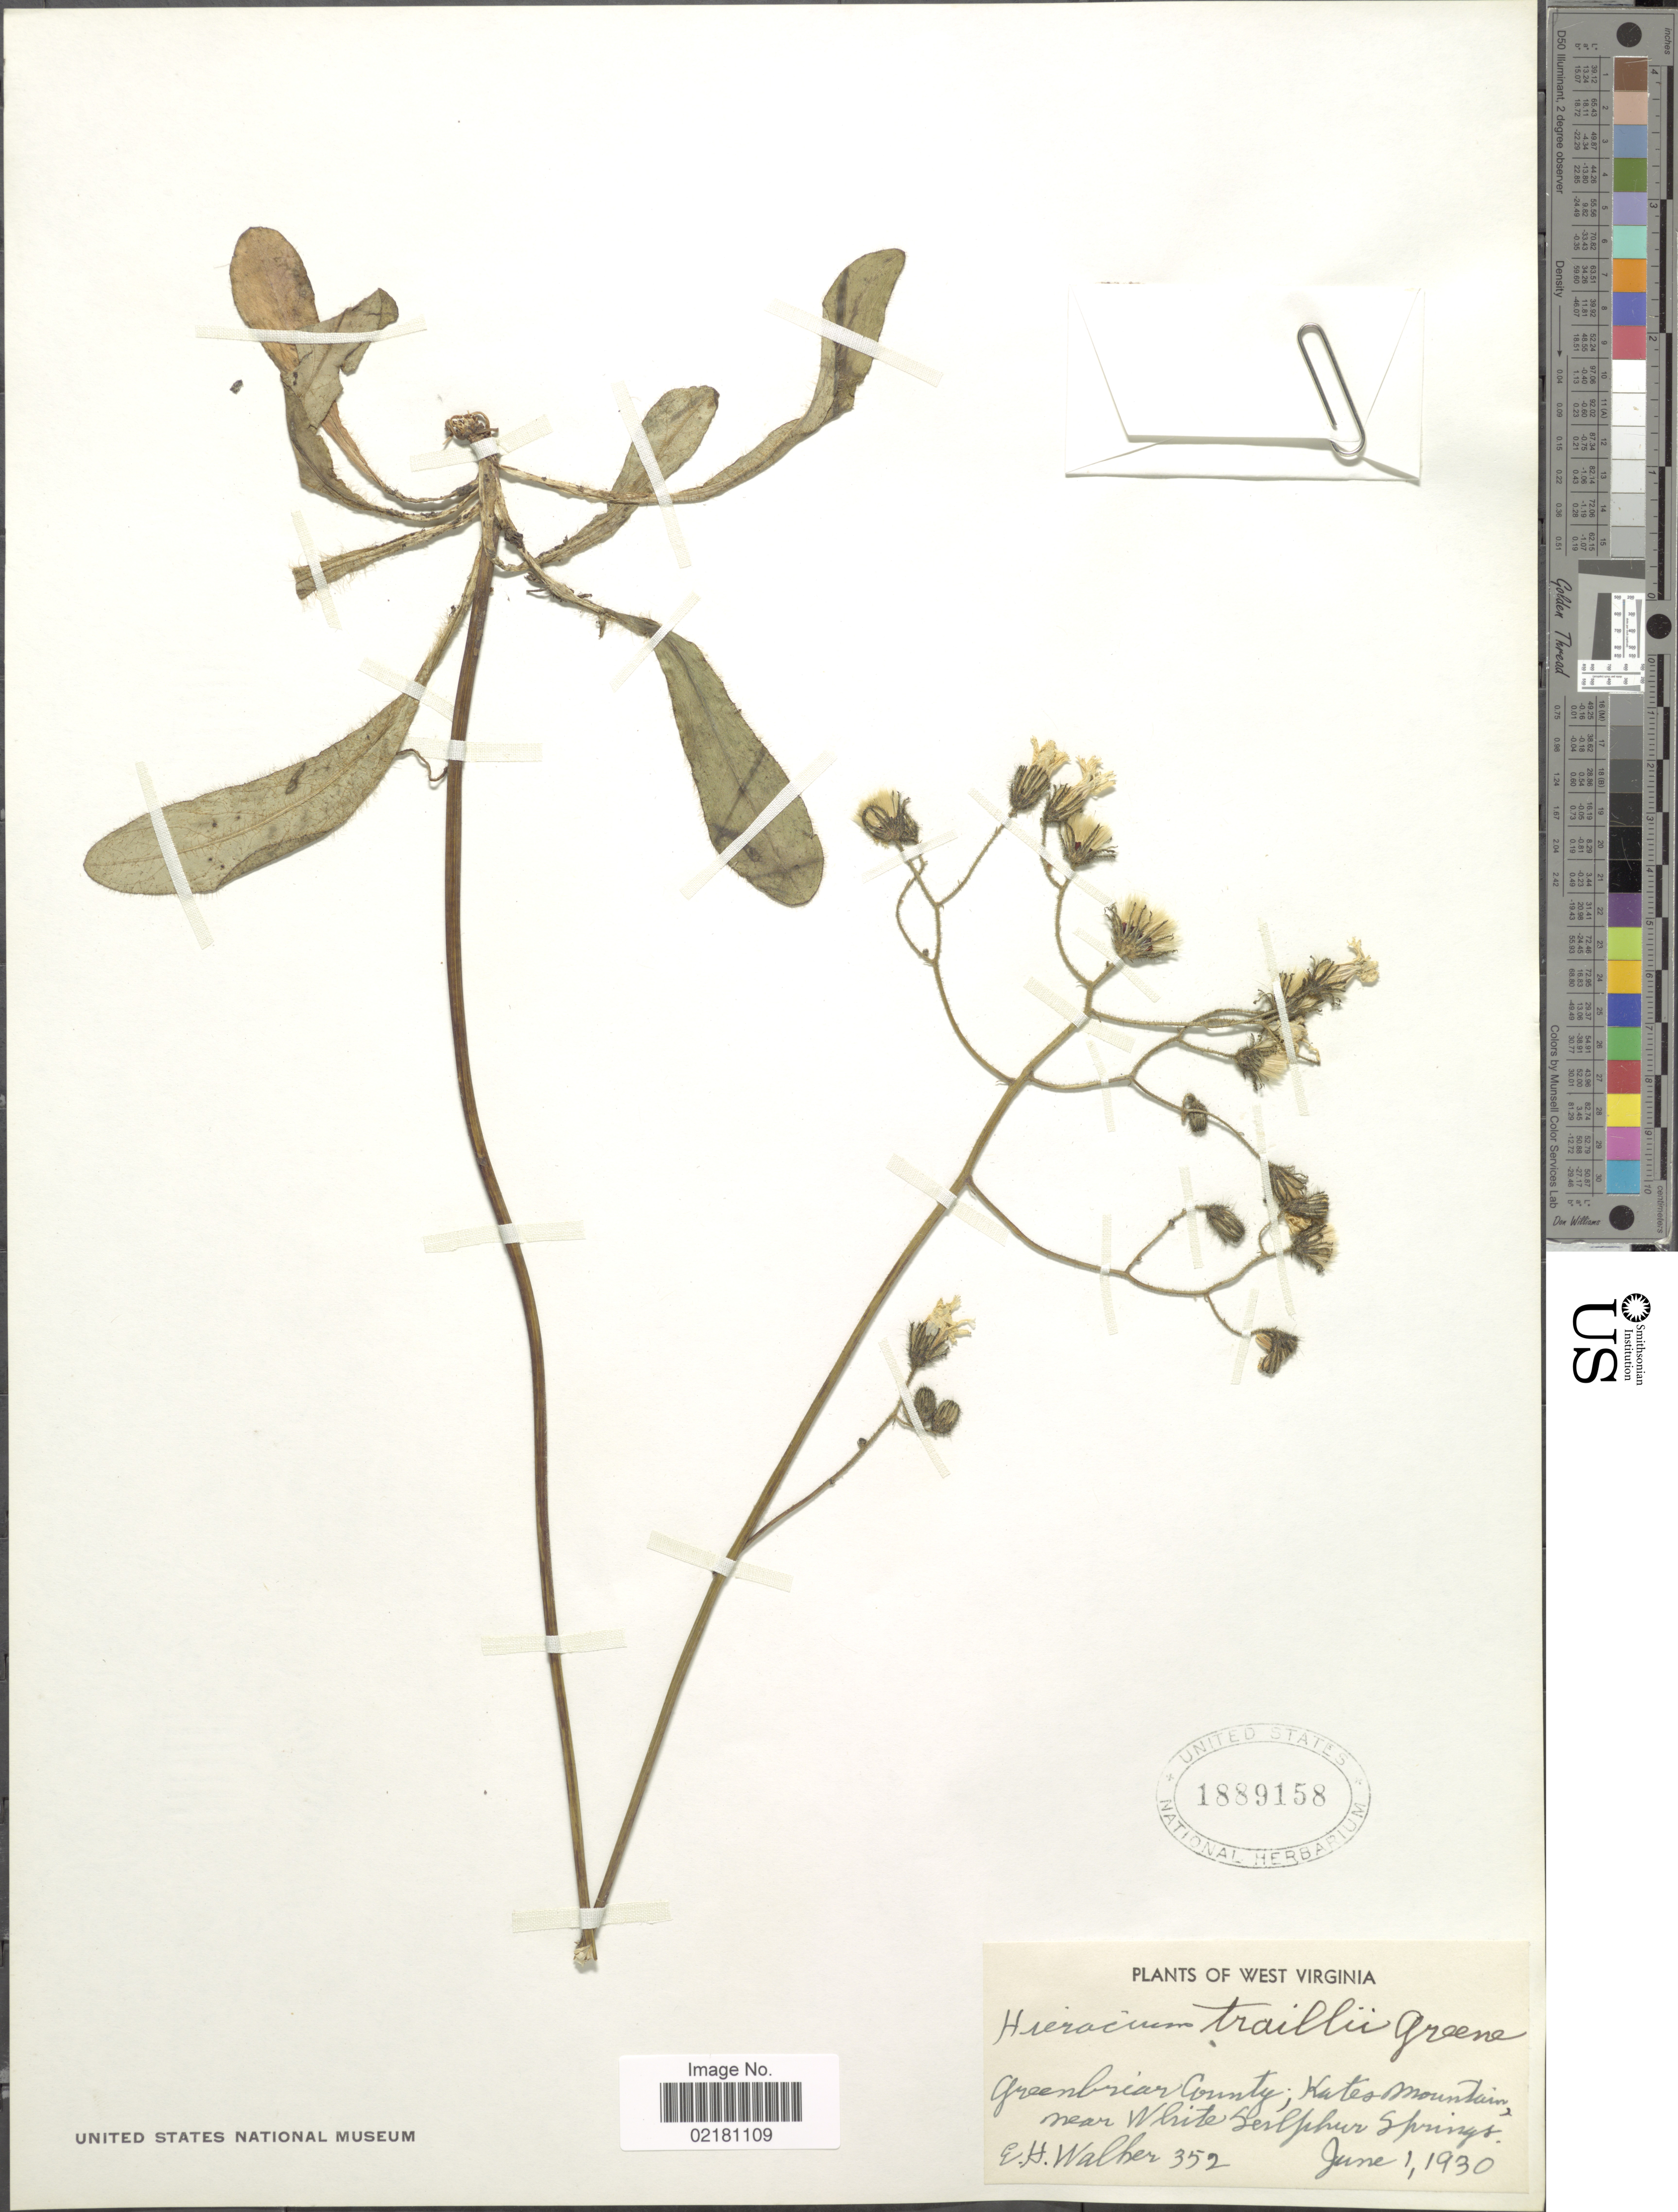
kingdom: Plantae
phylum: Tracheophyta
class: Magnoliopsida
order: Asterales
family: Asteraceae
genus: Hieracium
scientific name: Hieracium traillii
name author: Greene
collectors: E. H. Walker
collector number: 352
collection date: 1930-06-01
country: United States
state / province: West Virginia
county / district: Greenbrier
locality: Greenbriar County; Kates Mountain, near White Sulphur Springs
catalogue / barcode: US 1889158